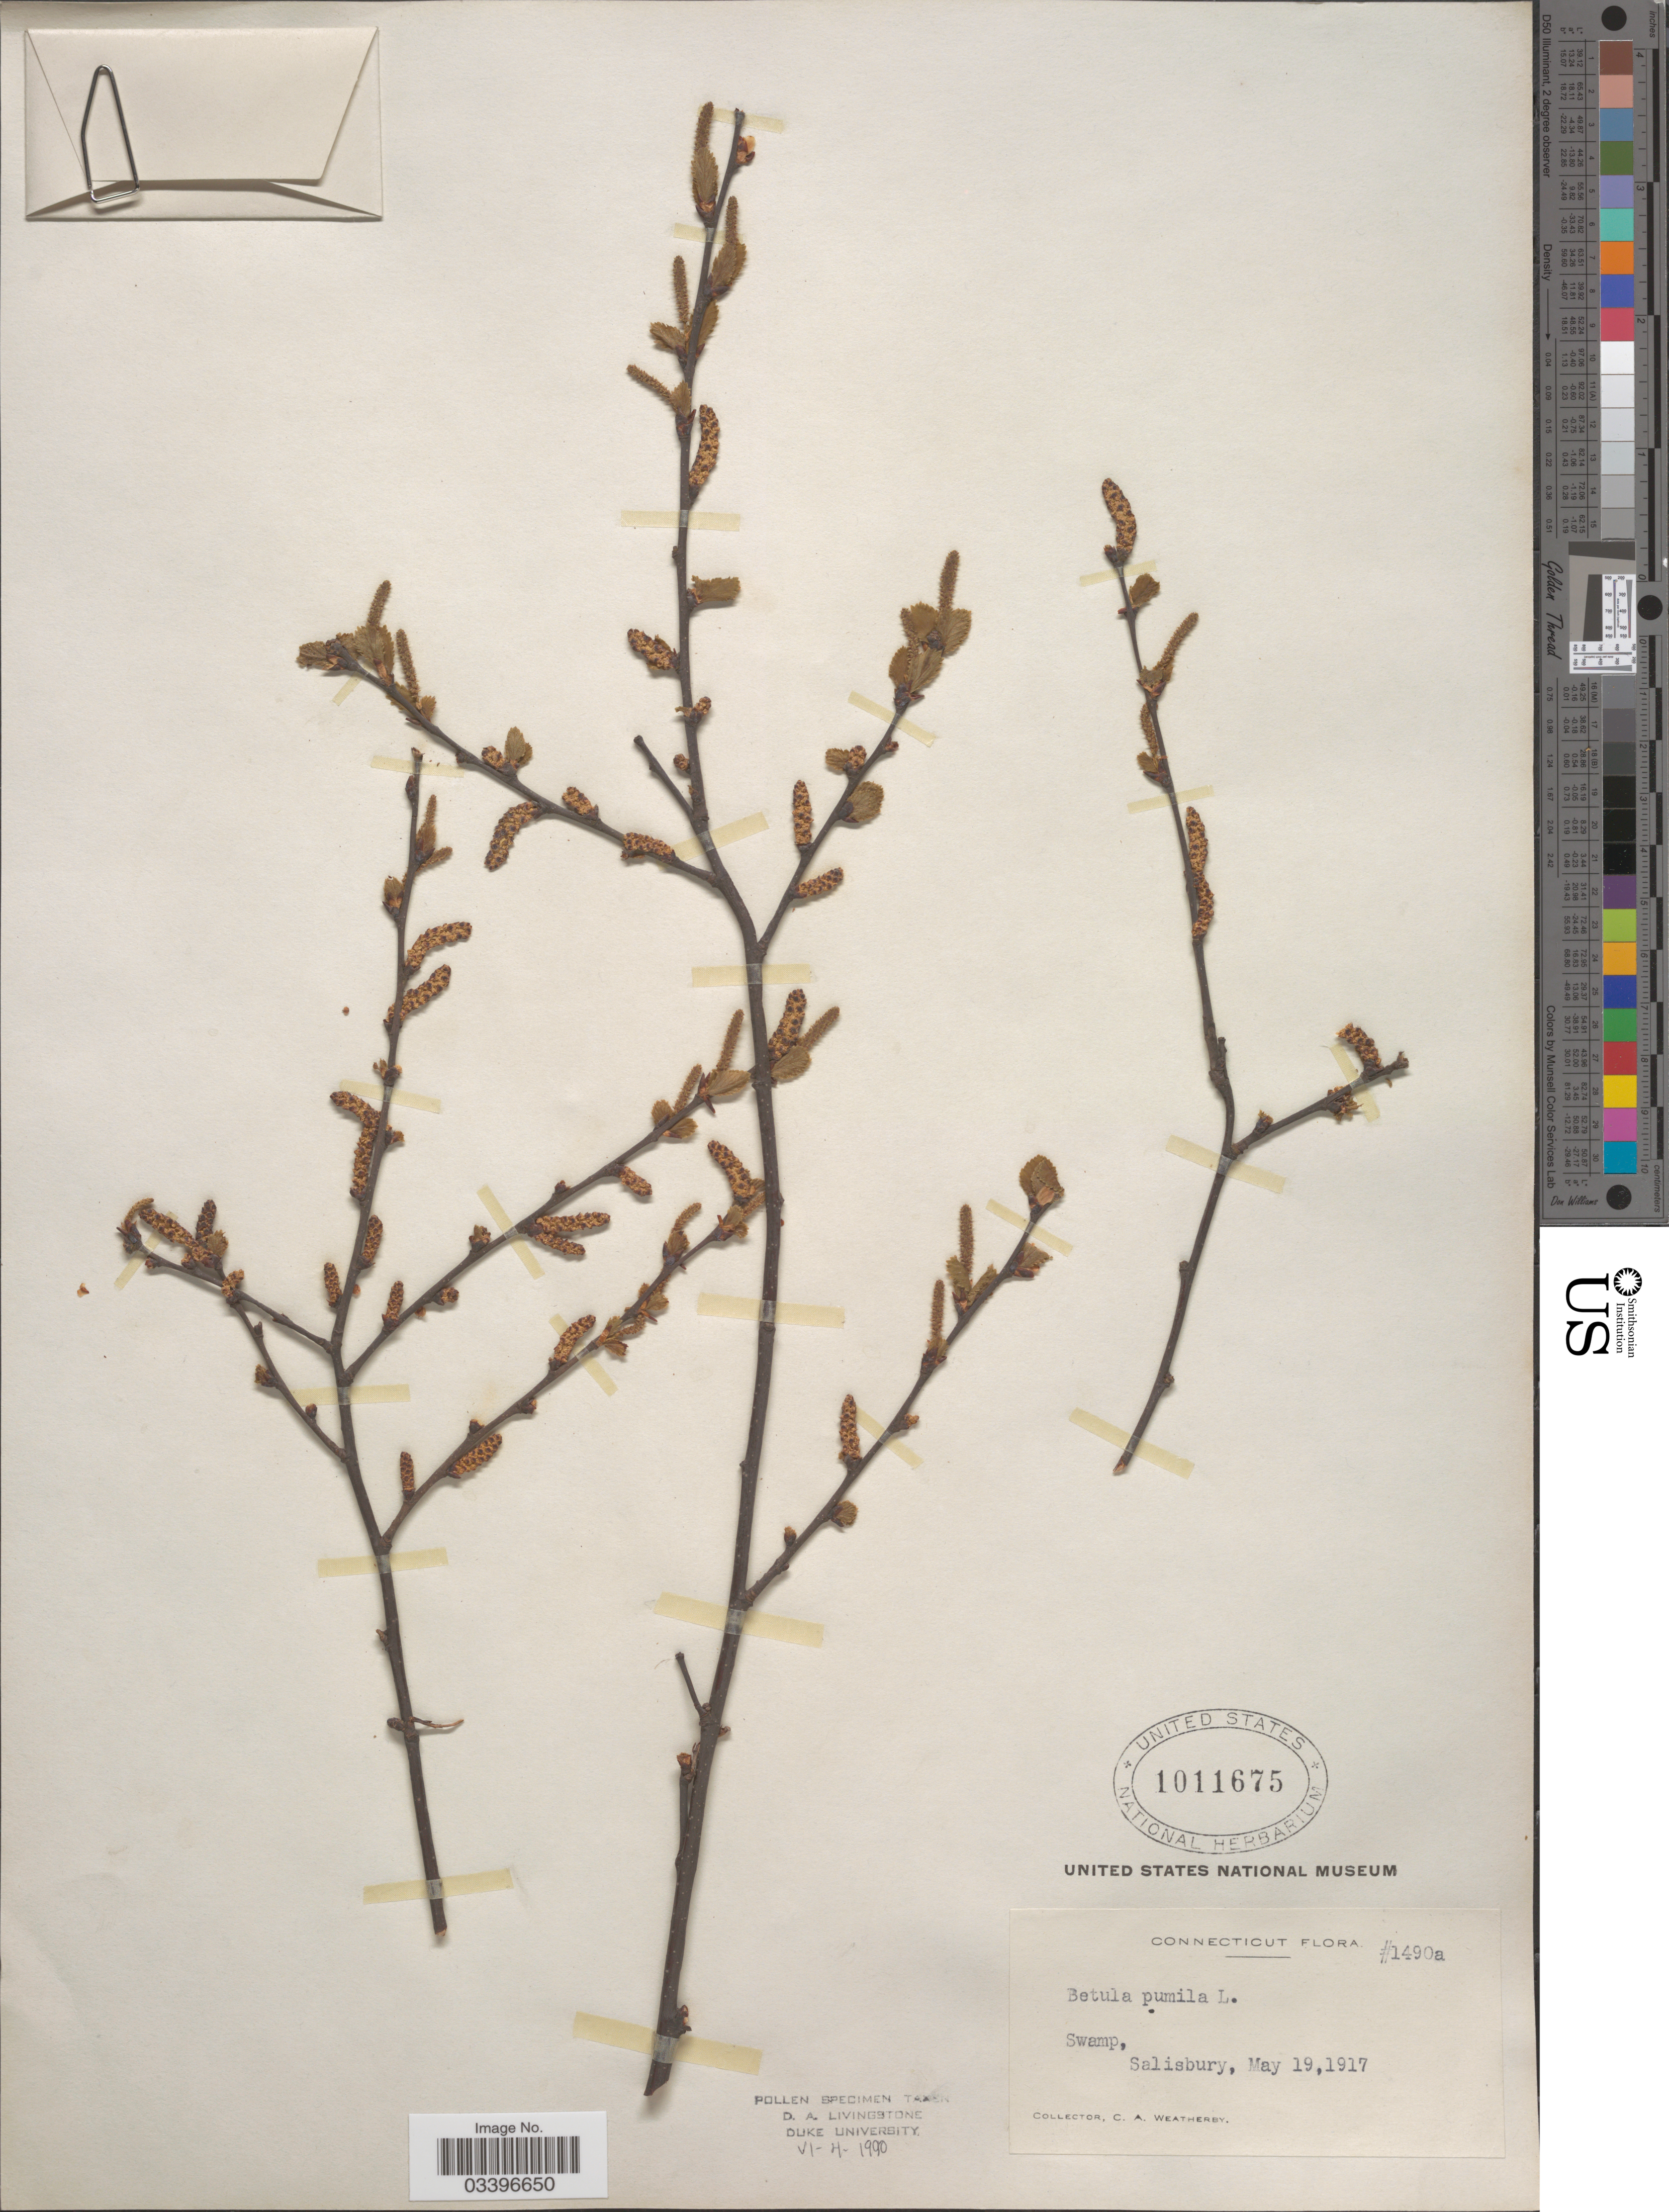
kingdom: Plantae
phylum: Tracheophyta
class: Magnoliopsida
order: Fagales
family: Betulaceae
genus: Betula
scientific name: Betula pumila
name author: L.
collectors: C. A. Weatherby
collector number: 1490a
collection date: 1917-05-19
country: United States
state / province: Connecticut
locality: Swamp, Salisbury.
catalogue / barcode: US 1011675